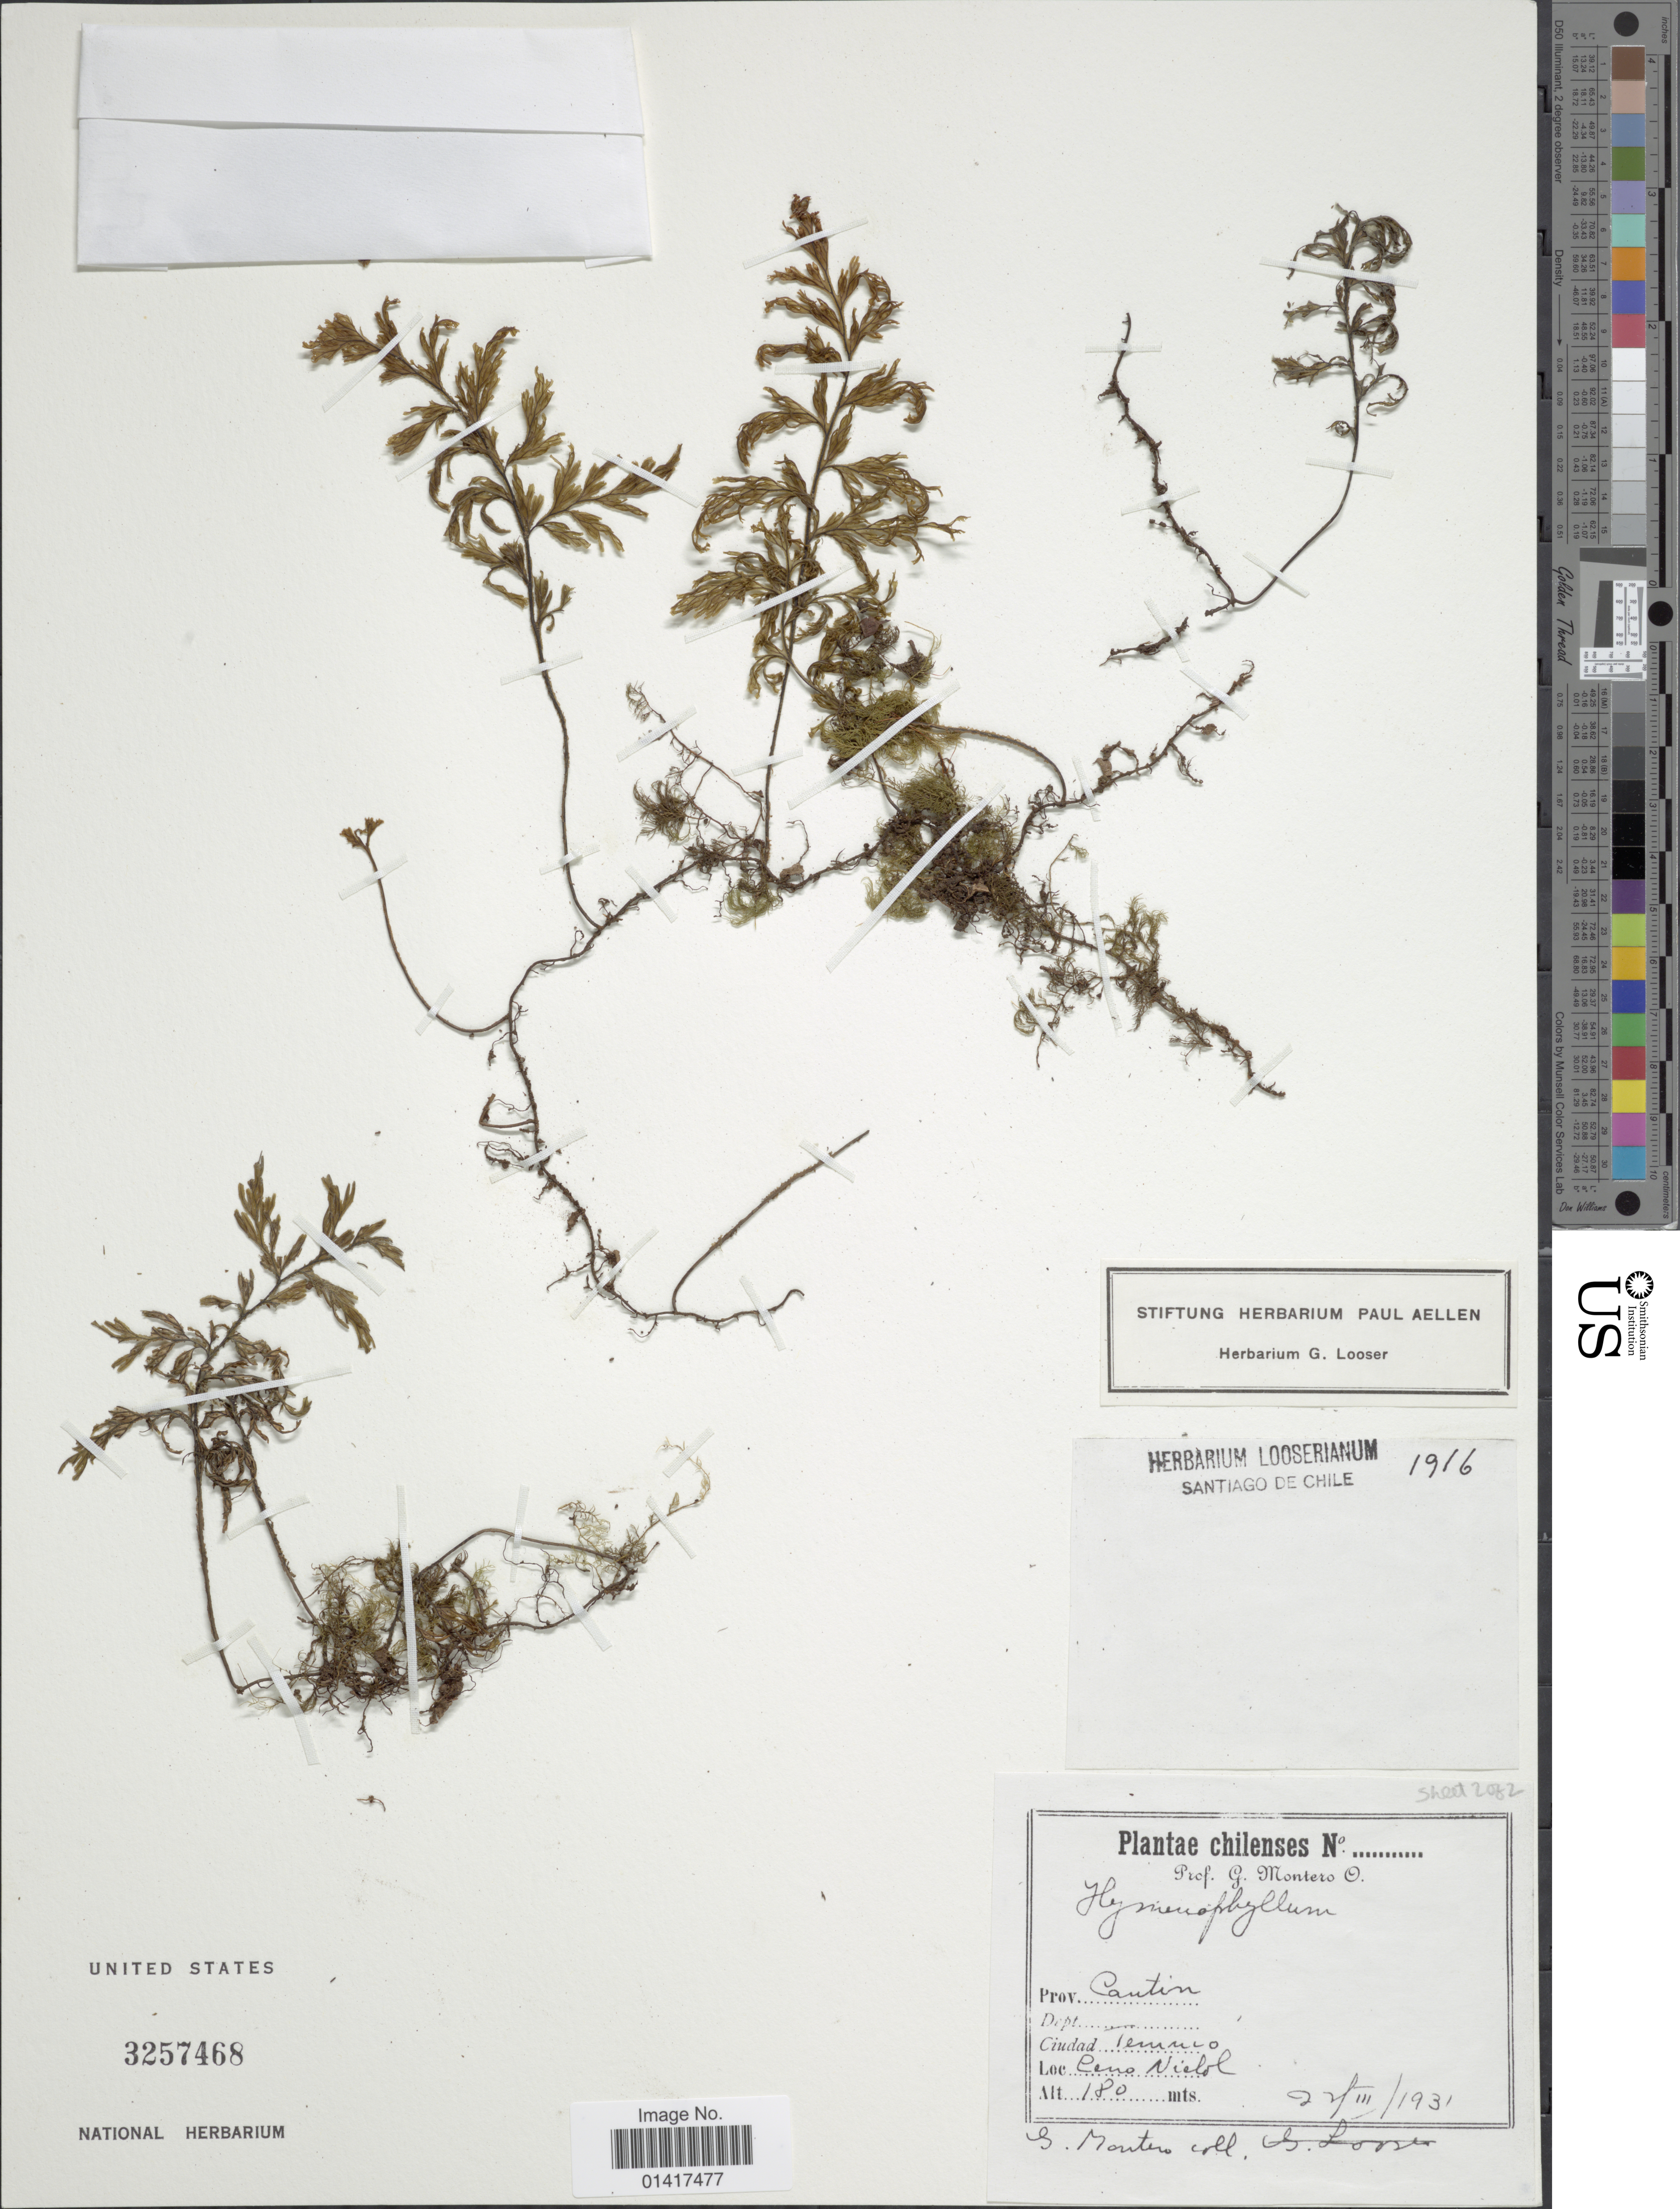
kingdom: Plantae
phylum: Tracheophyta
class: Polypodiopsida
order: Hymenophyllales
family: Hymenophyllaceae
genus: Hymenophyllum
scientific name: Hymenophyllum sp.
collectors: G. Montero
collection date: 1931-03-27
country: Chile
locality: Prov. Cautin. Temuco. Cerro Ñielol.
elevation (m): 180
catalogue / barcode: US 3257468